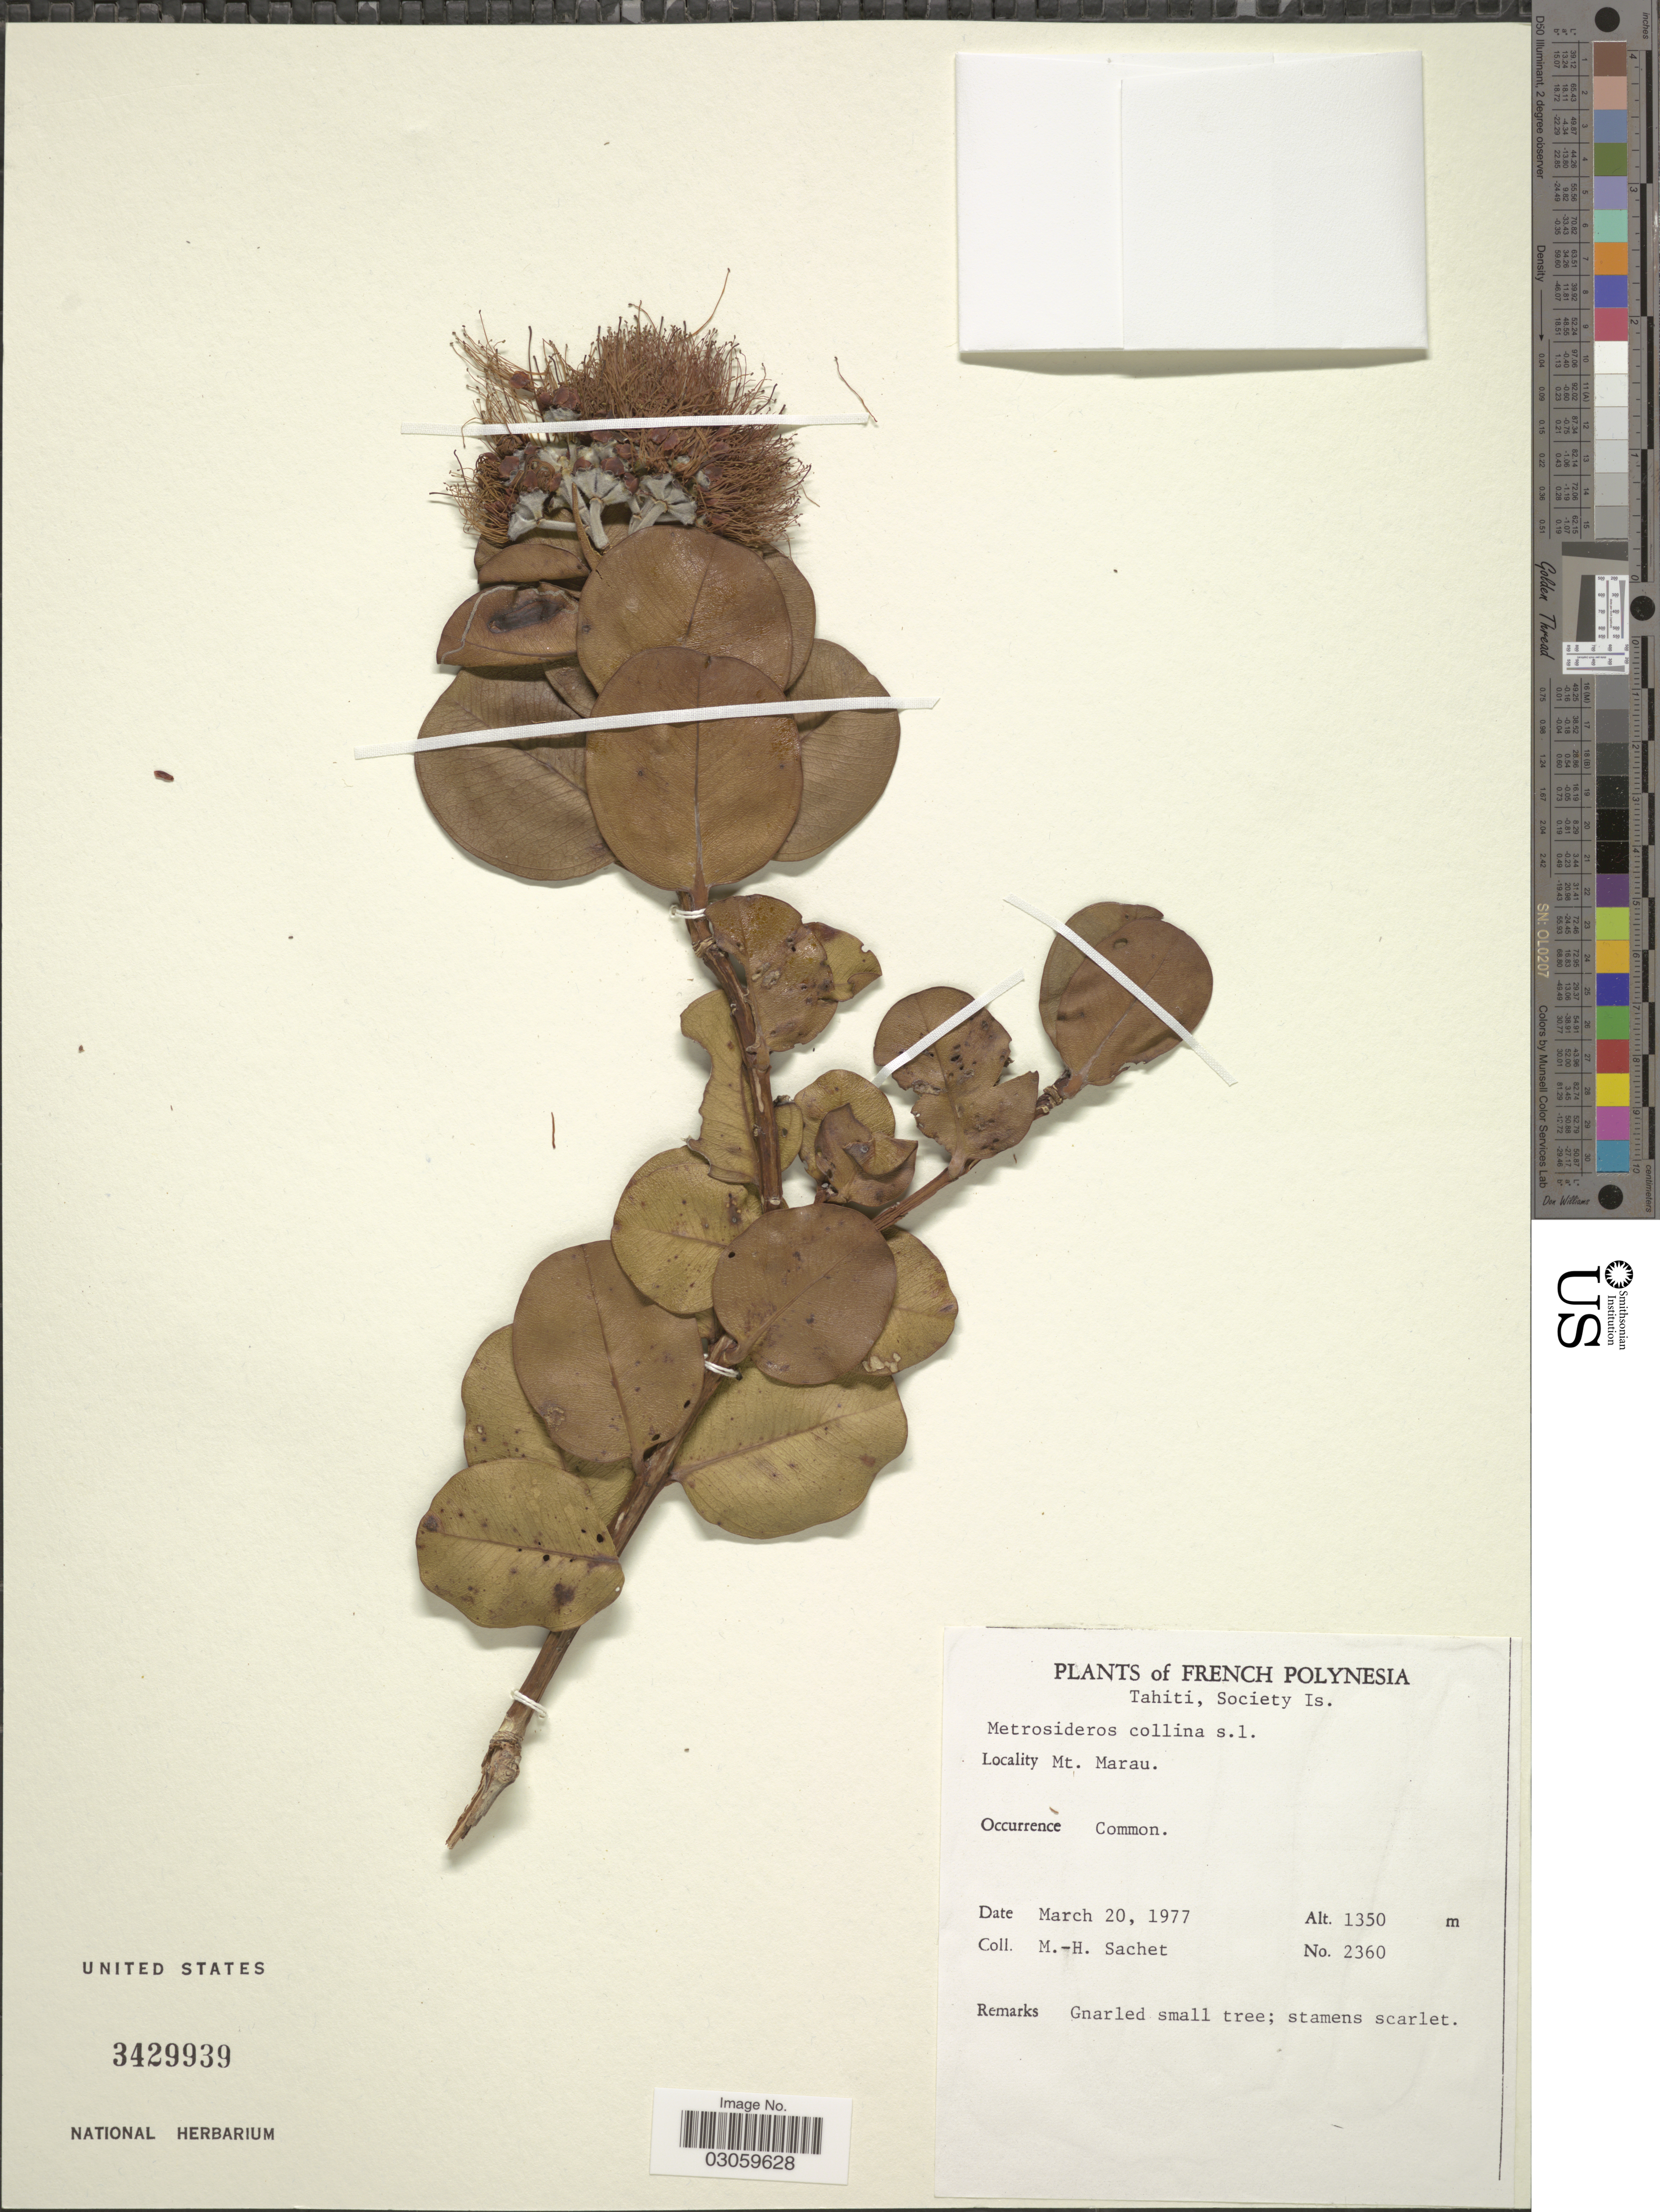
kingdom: Plantae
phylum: Tracheophyta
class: Magnoliopsida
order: Myrtales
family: Myrtaceae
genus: Metrosideros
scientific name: Metrosideros collina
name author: (J.R. Forst. & G. Forst.) A. Gray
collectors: M.-H. Sachet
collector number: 2360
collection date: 1977-03-20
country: French Polynesia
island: Tahiti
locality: Tahiti, Society Is. Mt. Marau.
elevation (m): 1350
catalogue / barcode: US 3429939